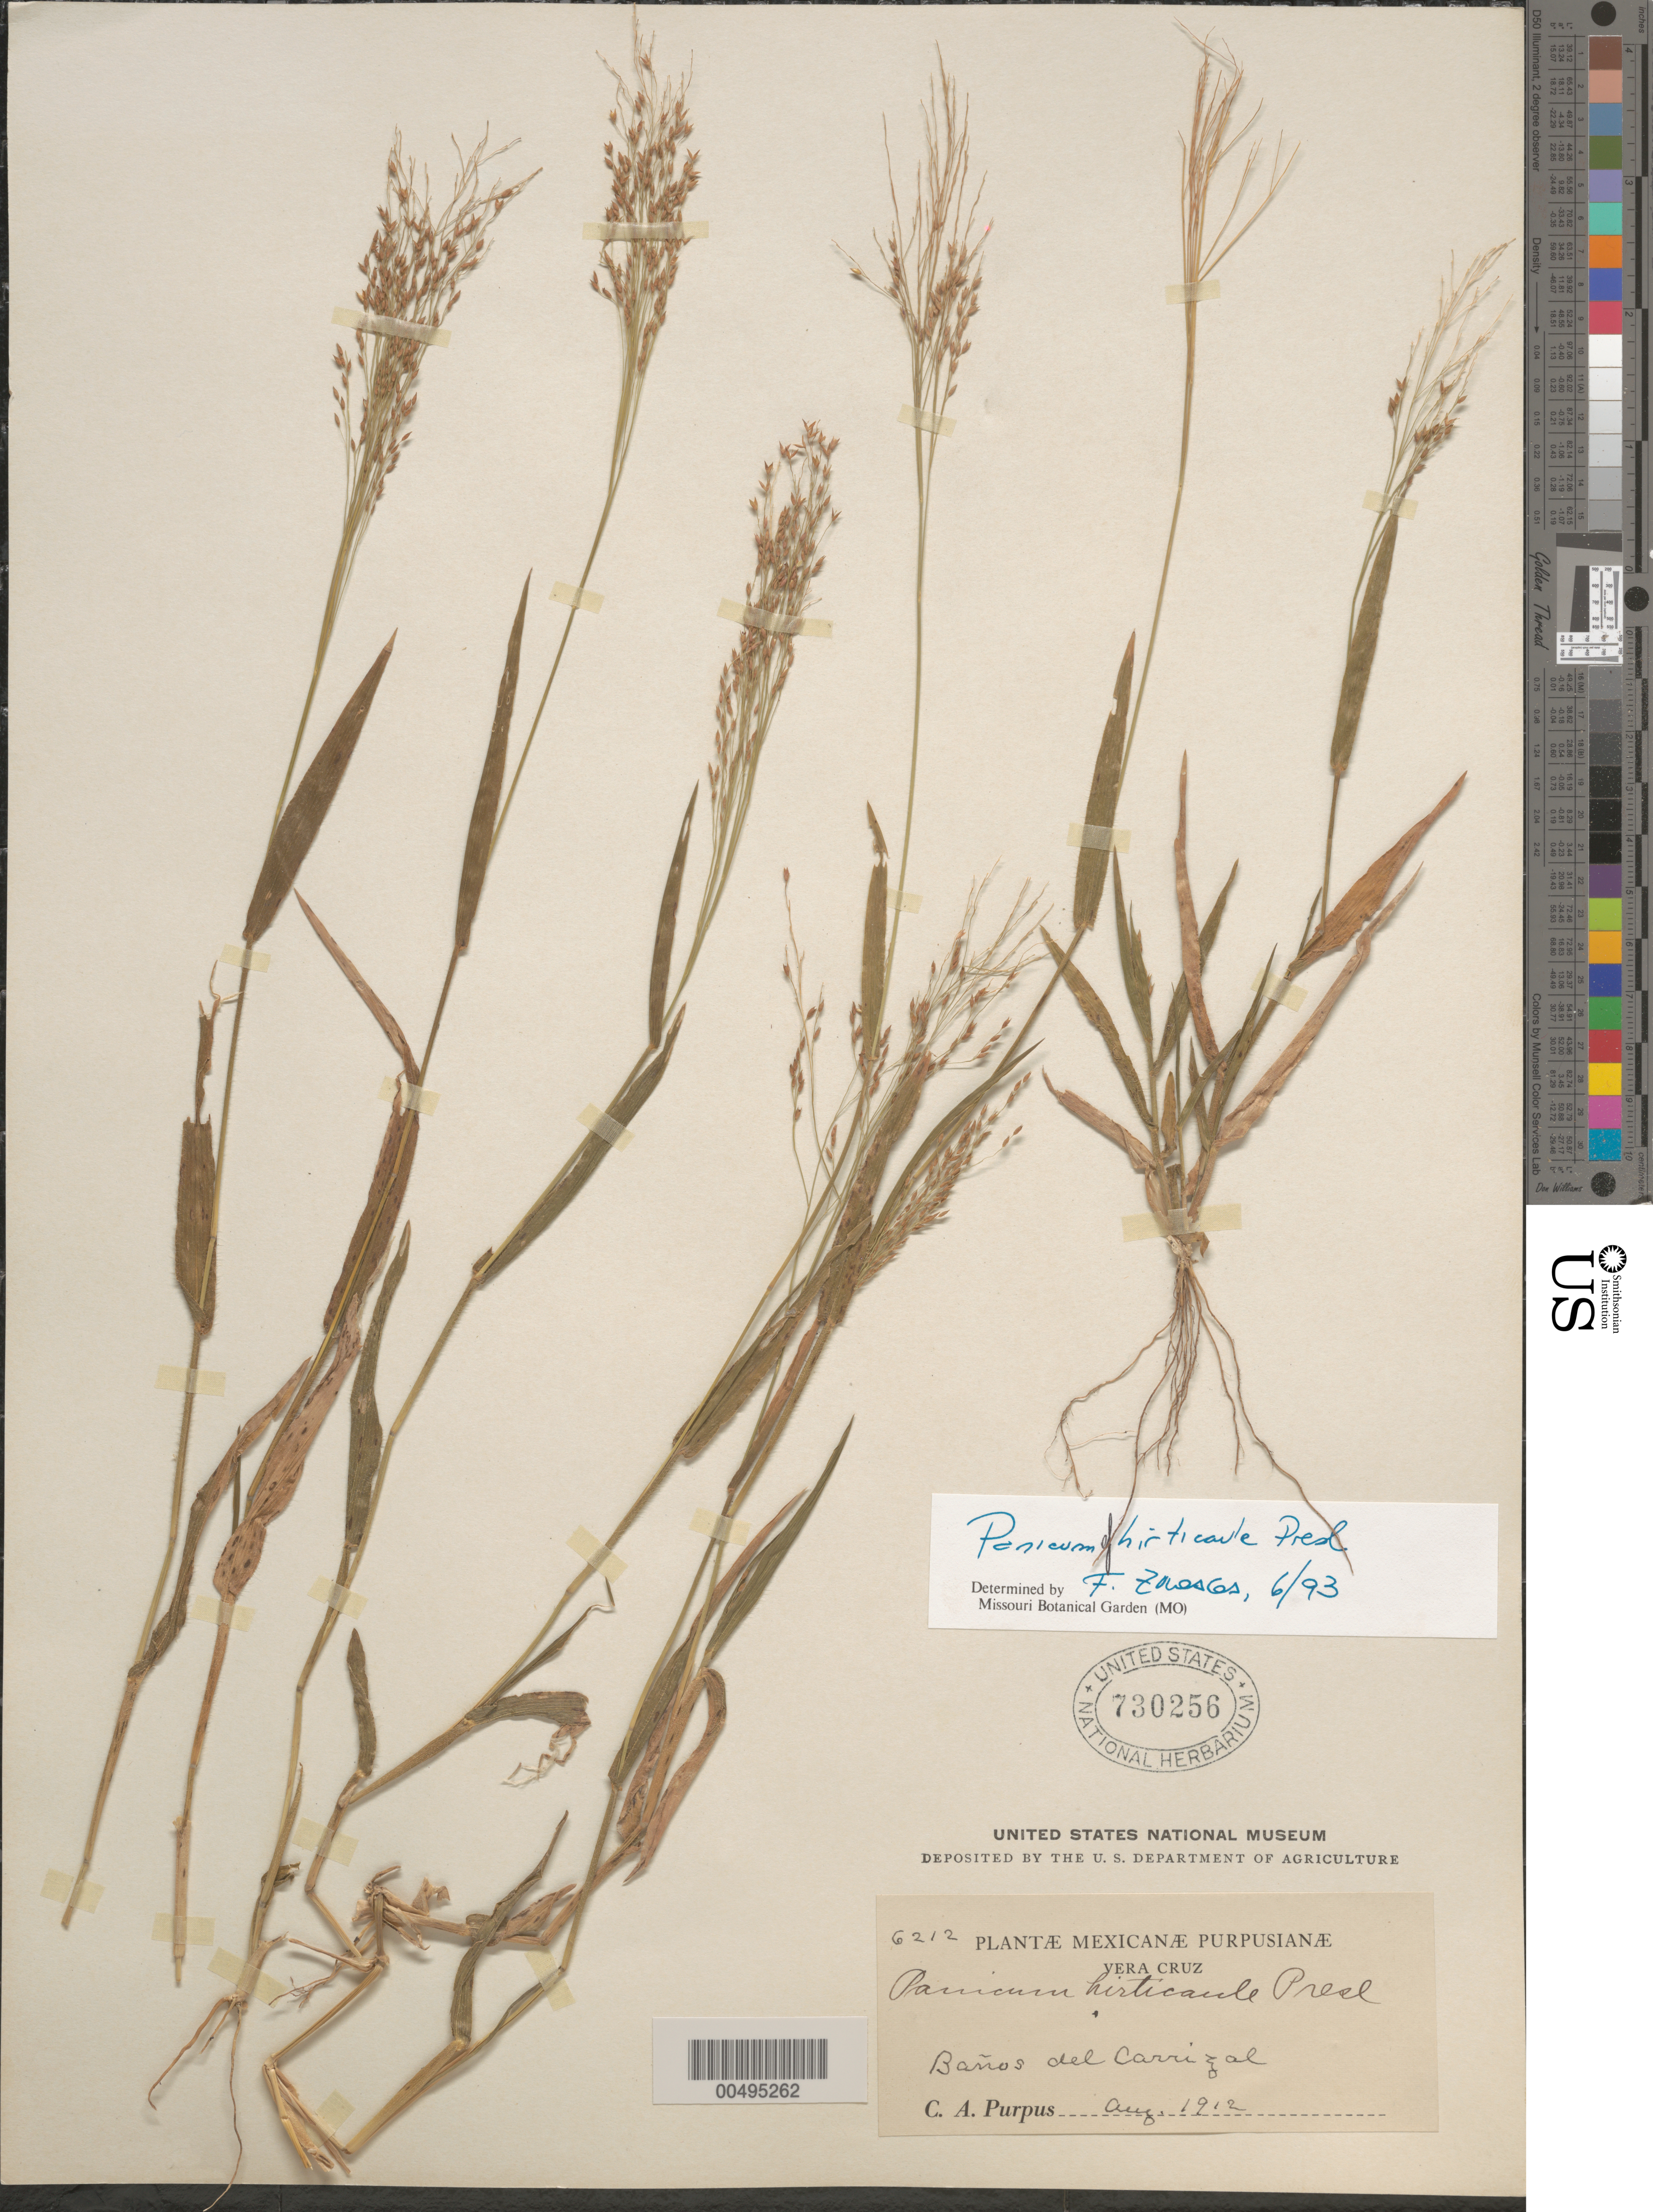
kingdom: Plantae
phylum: Tracheophyta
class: Liliopsida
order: Poales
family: Poaceae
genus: Panicum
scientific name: Panicum hirticaule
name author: J. Presl in C. Presl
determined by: Zuloaga, F. O.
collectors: C. A. Purpus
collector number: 6212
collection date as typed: Aug 1912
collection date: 1912-08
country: Mexico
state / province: Veracruz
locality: Ba¤os del Carrizal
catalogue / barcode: US 730256